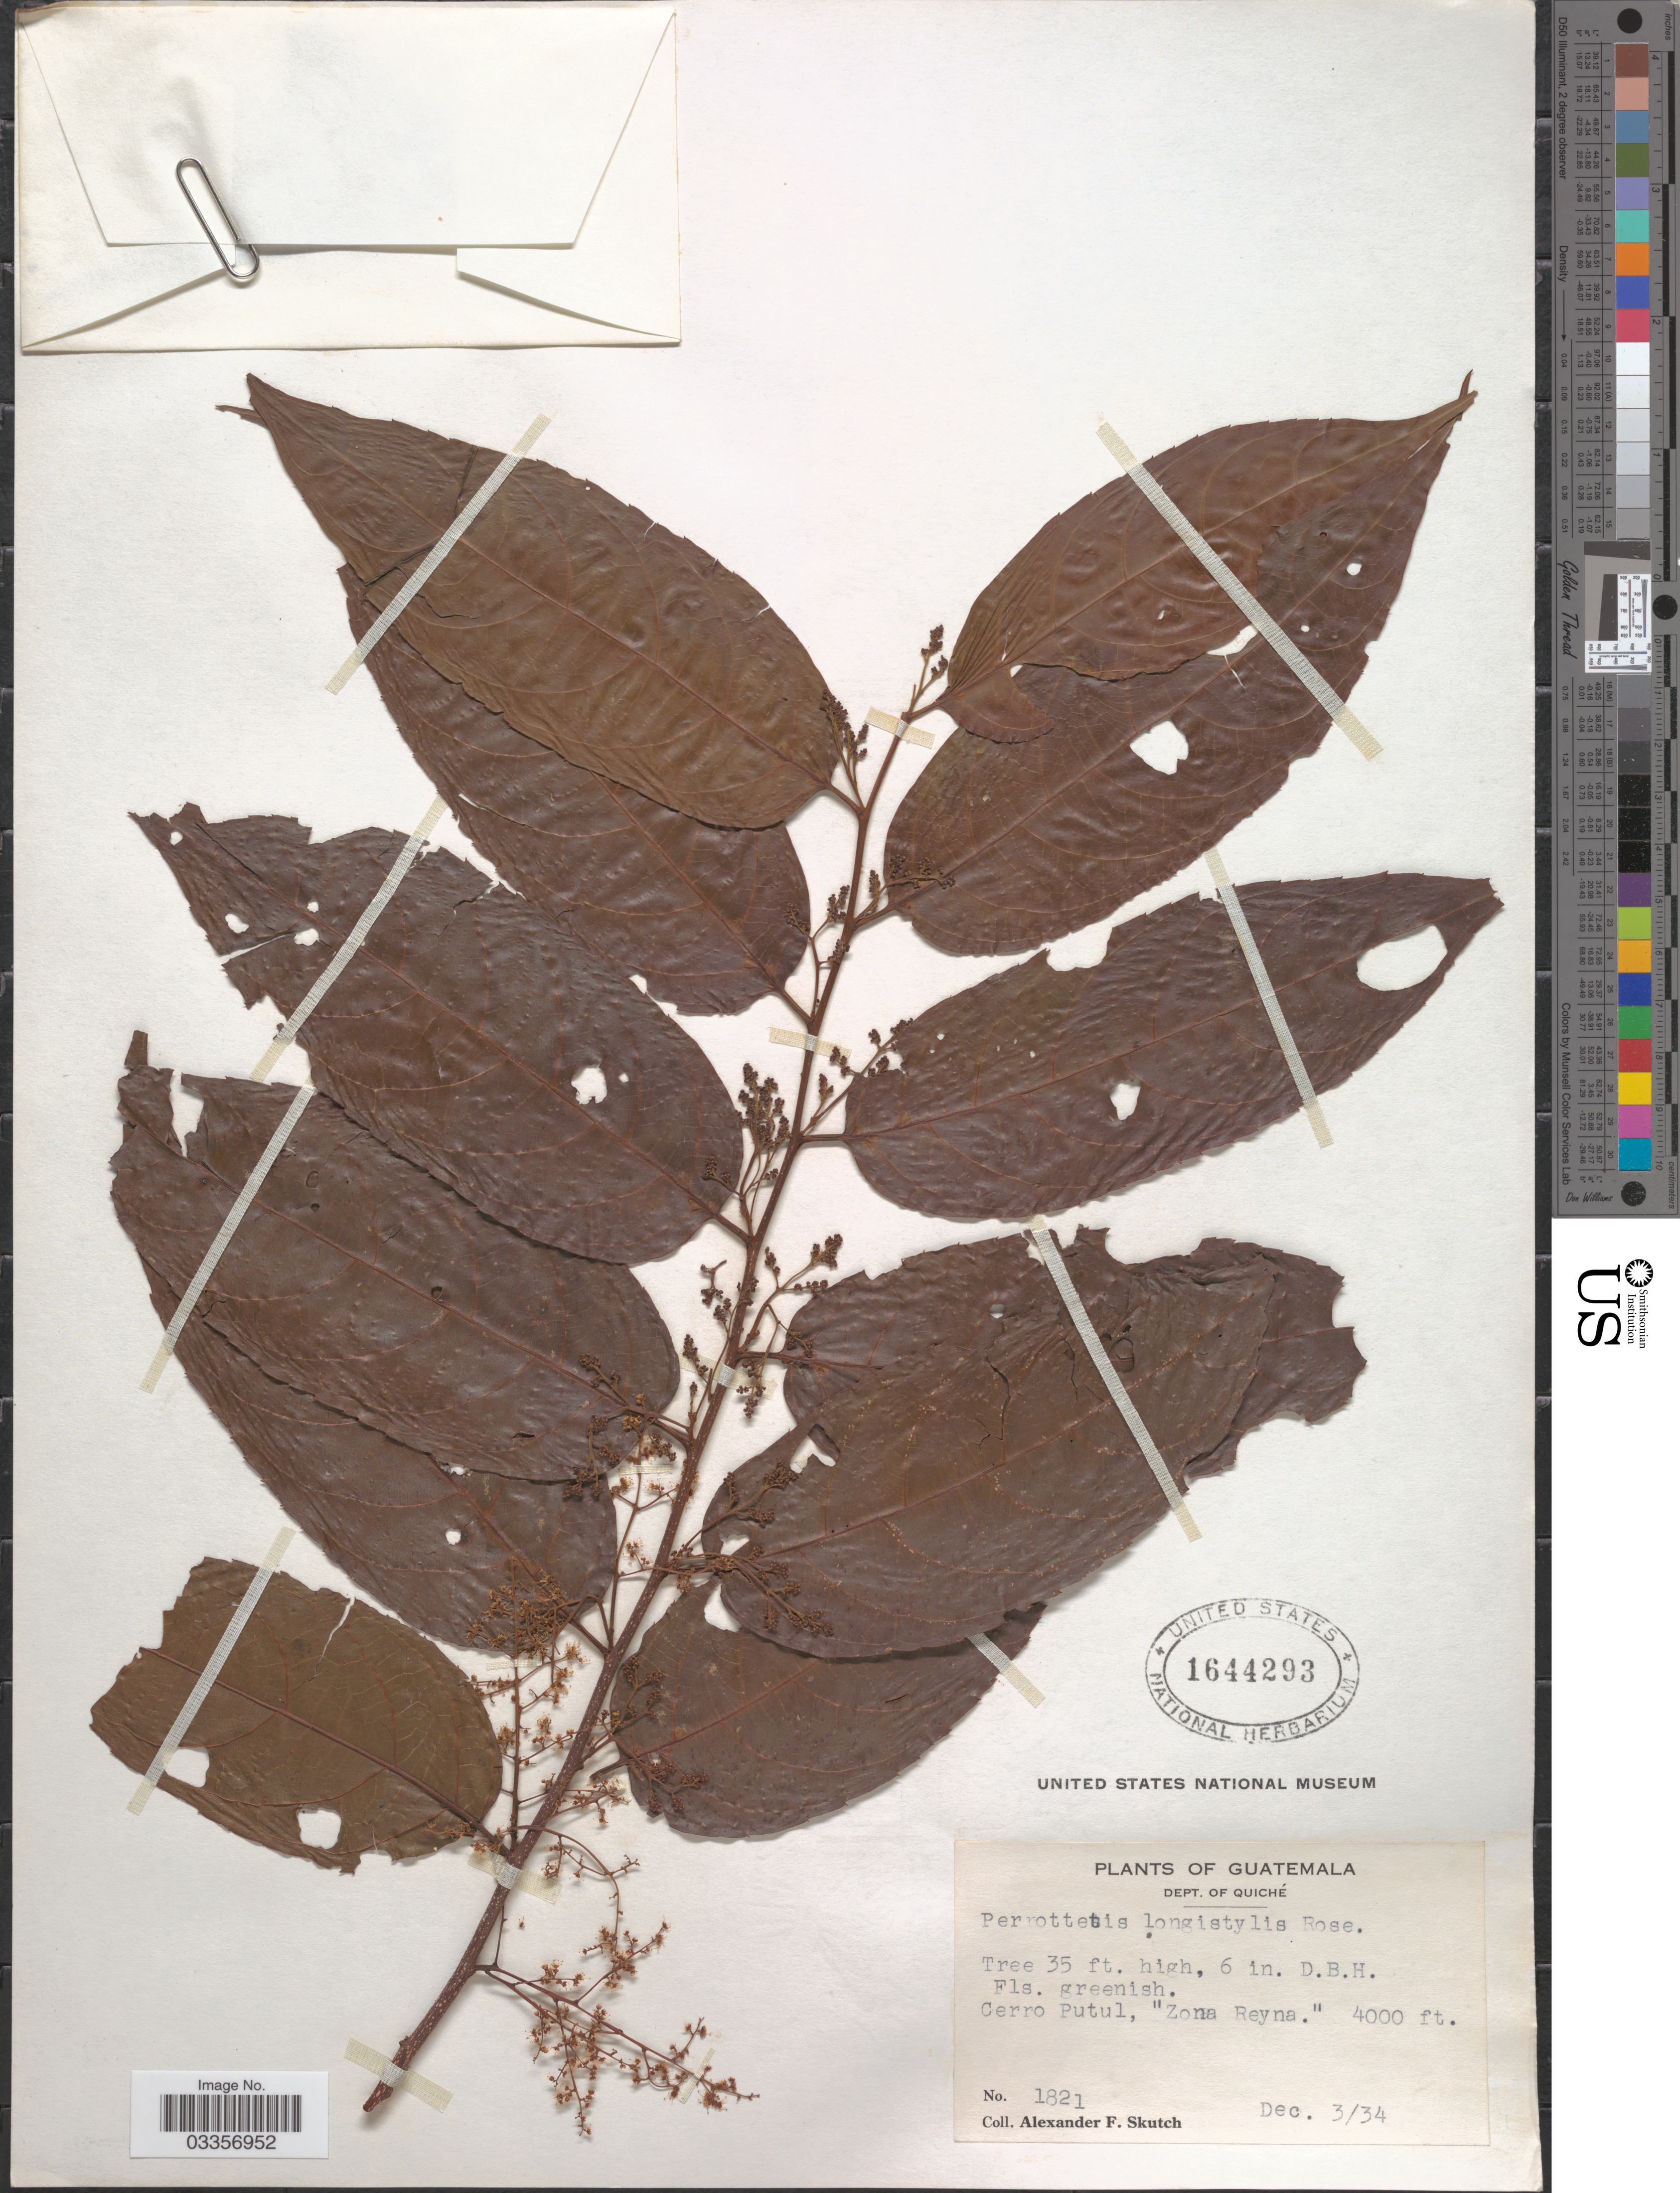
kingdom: Plantae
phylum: Tracheophyta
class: Magnoliopsida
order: Huerteales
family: Dipentodontaceae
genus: Perrottetia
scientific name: Perrottetia longistylis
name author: Rose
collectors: A. F. Skutch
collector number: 1821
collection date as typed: Transcribed d/m/y: 3/12/34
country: Guatemala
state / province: El Quiché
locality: Dept. of Quiché. Cerro Putul, "Zona Reyna".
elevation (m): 1219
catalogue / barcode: US 1644293